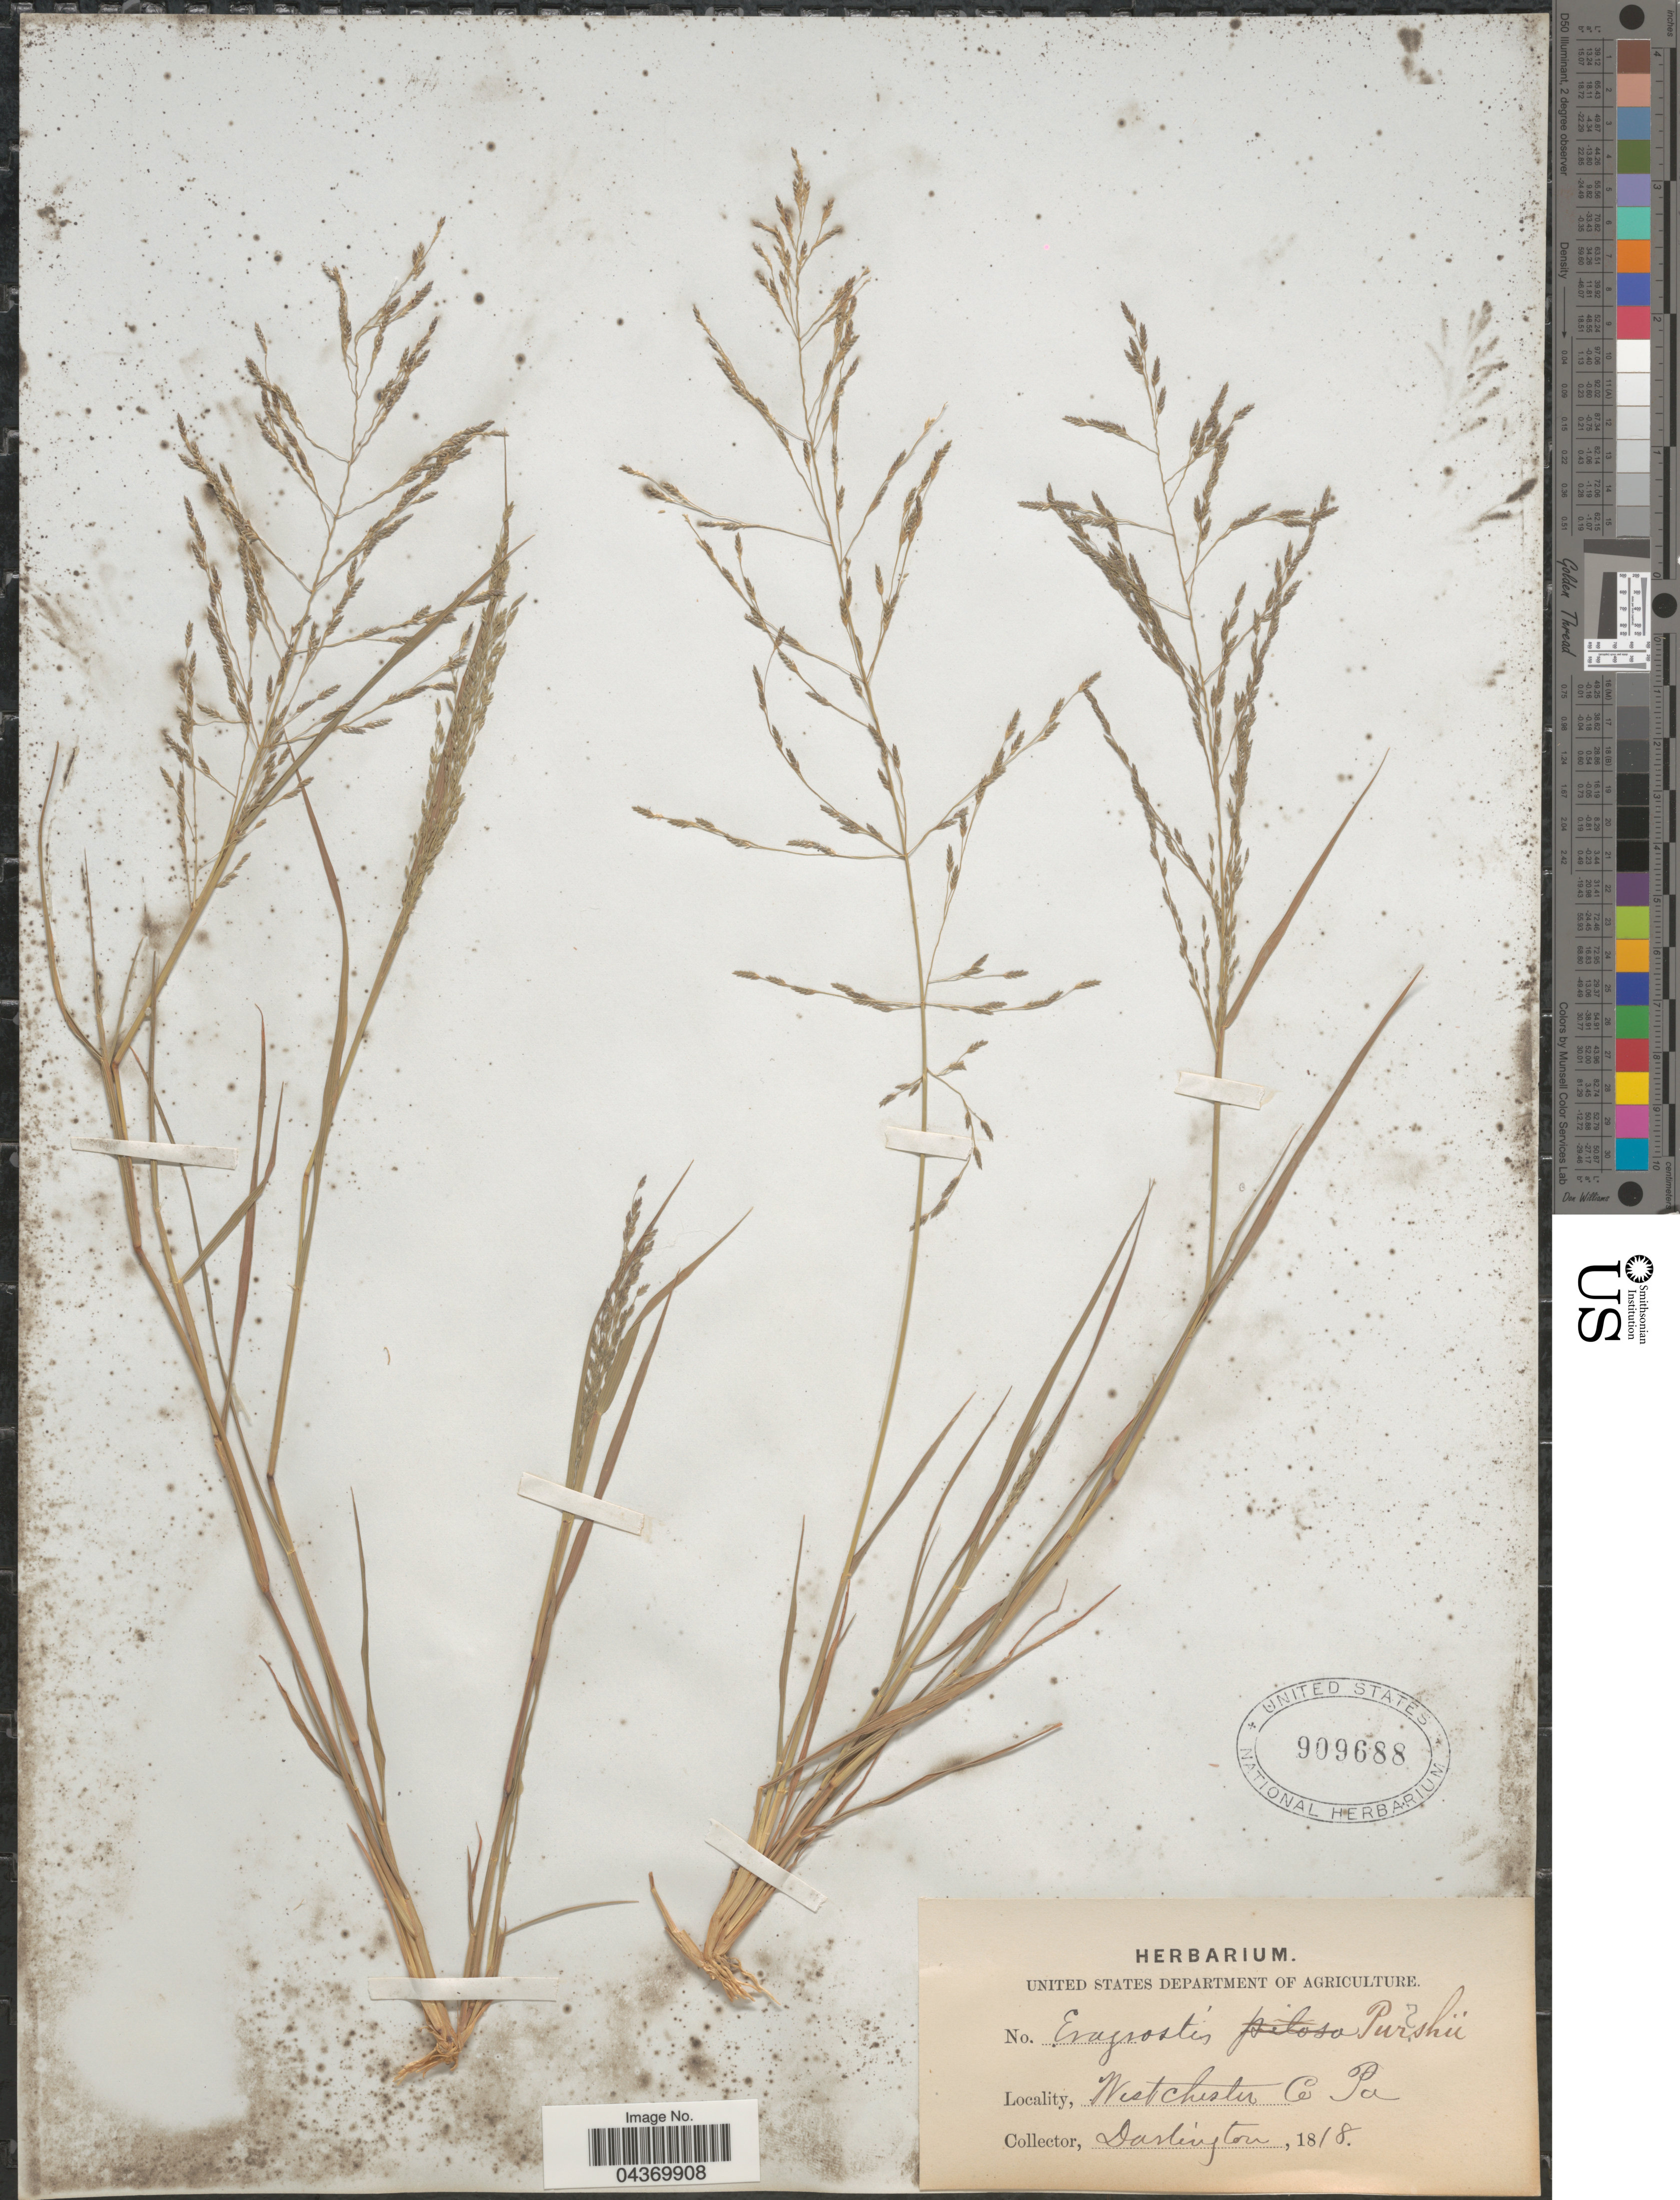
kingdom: Plantae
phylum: Tracheophyta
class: Liliopsida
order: Poales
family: Poaceae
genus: Eragrostis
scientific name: Eragrostis pectinacea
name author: (Michx.) Nees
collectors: Darlington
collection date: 1818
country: United States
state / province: Pennsylvania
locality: Westchester Co.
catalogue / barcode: US 909688